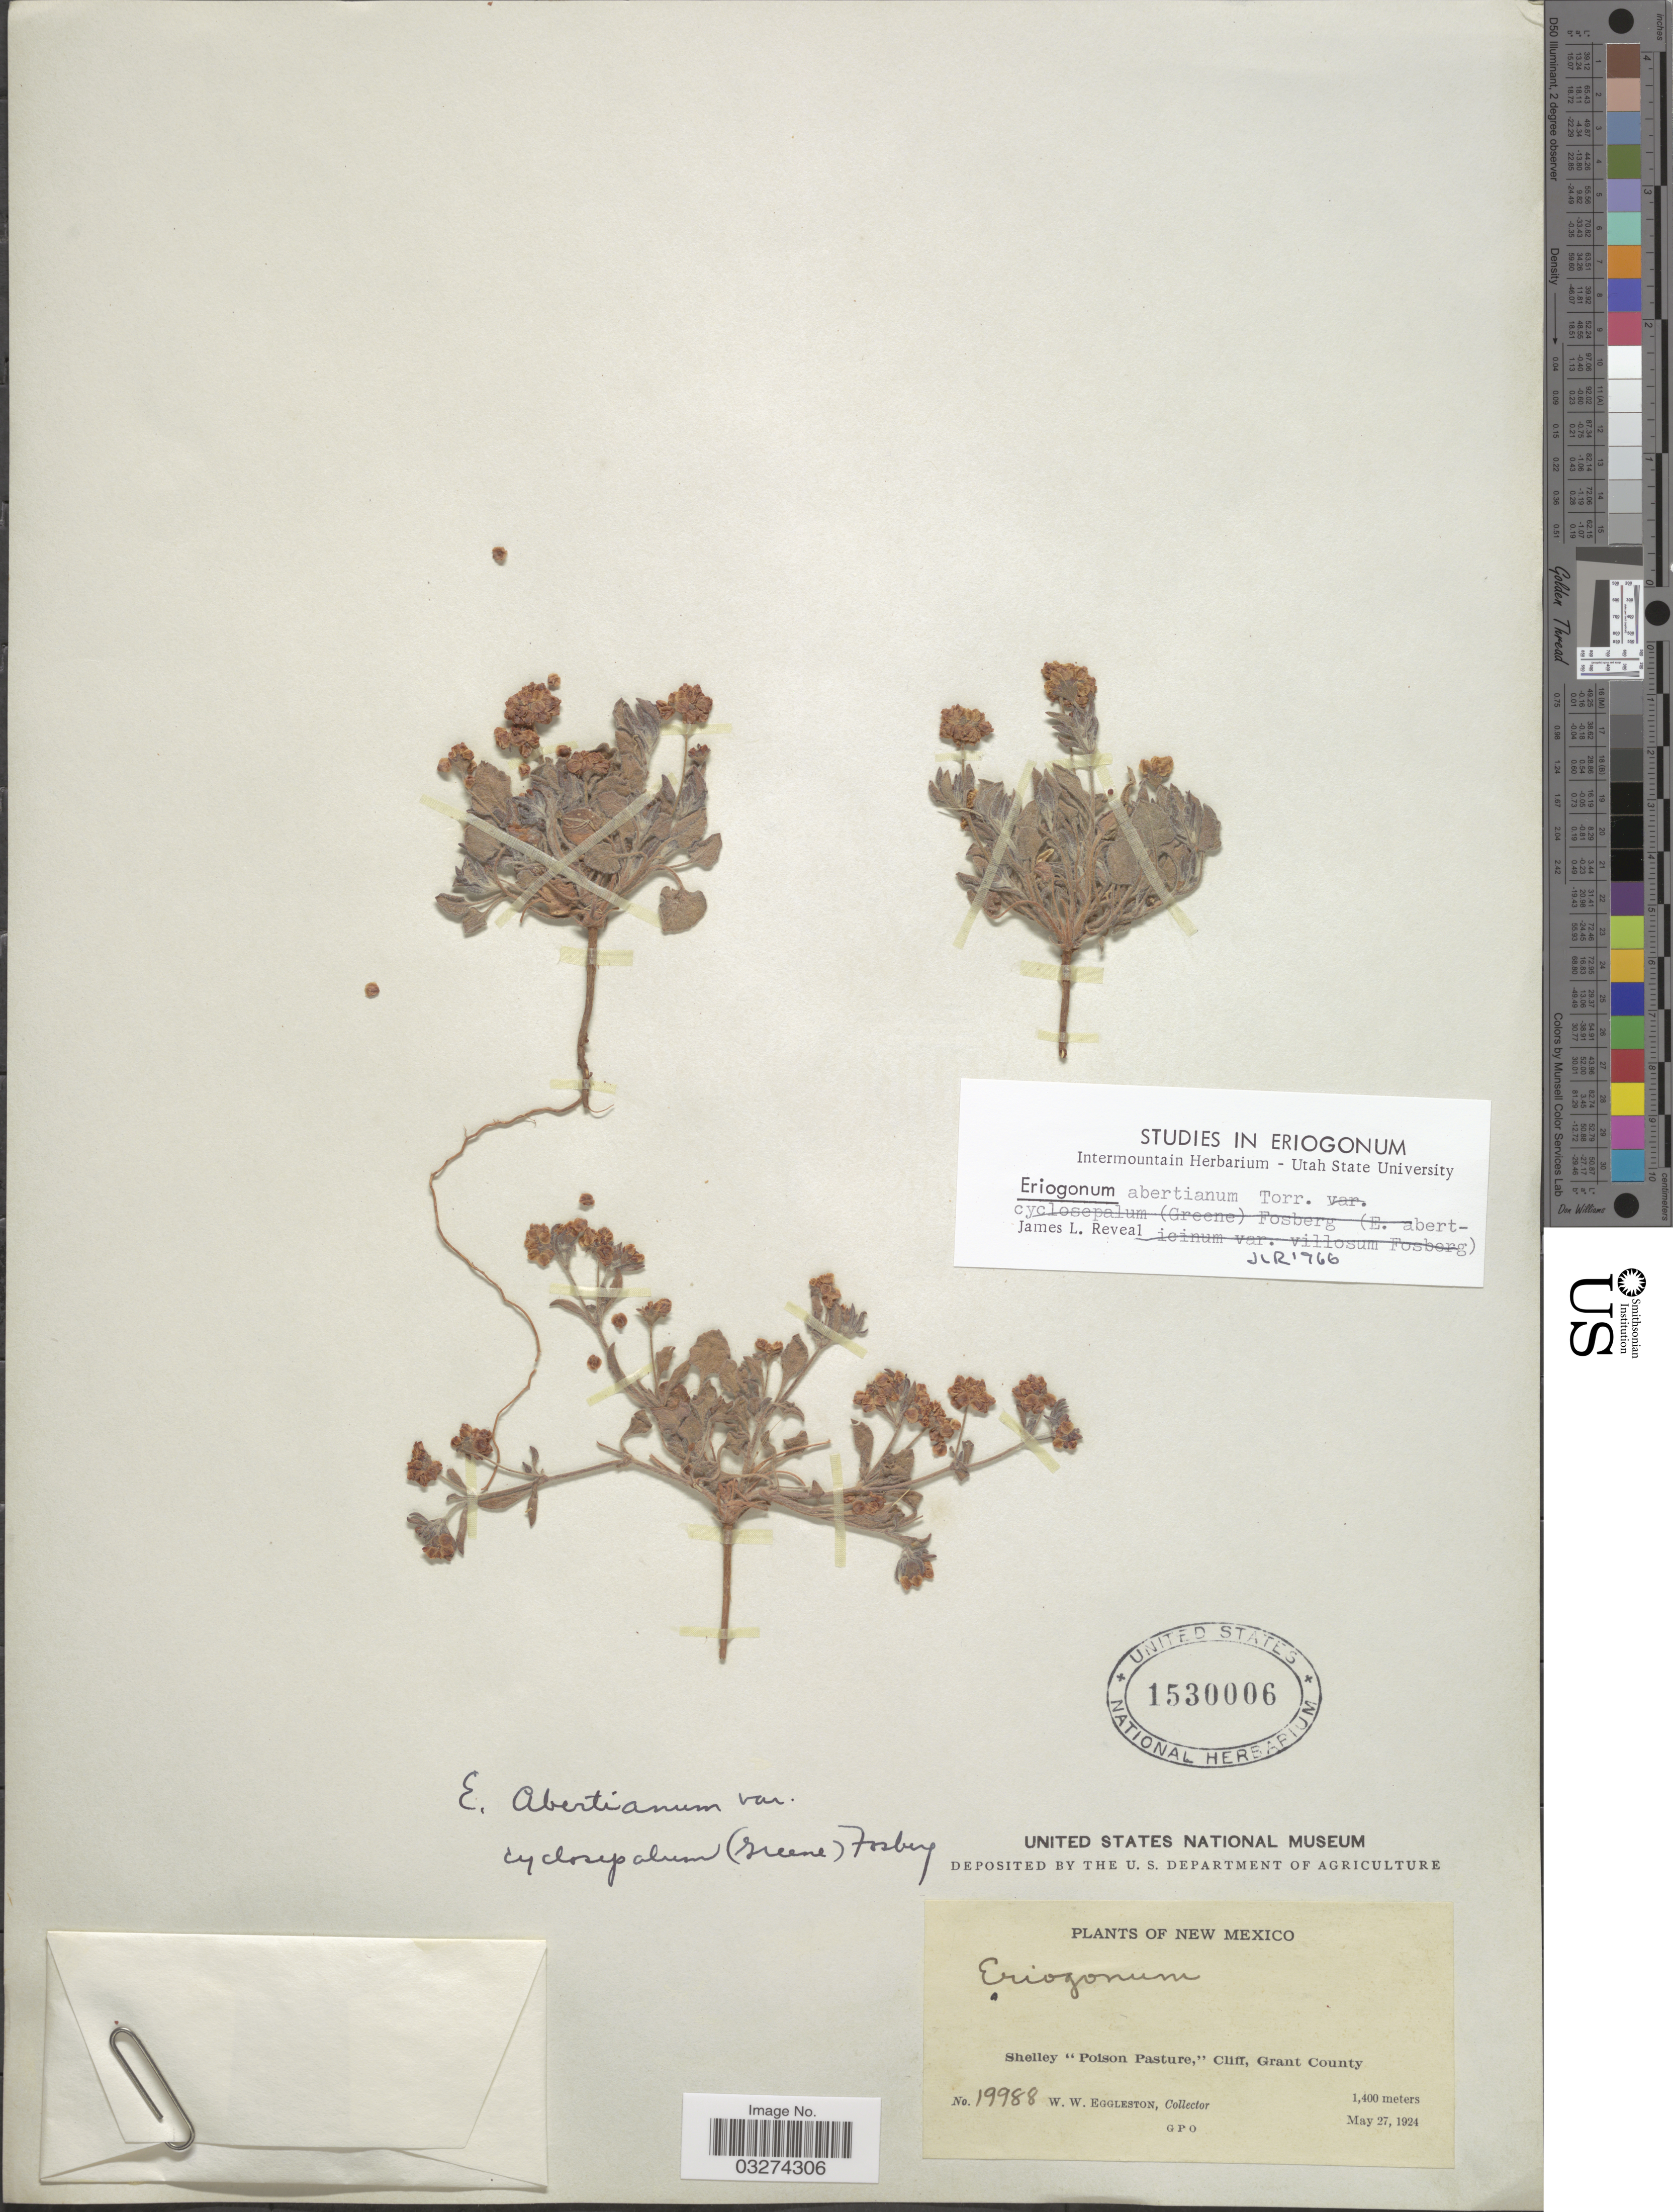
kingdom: Plantae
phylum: Tracheophyta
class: Magnoliopsida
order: Caryophyllales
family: Polygonaceae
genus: Eriogonum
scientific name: Eriogonum abertianum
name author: Torr.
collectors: W. W. Eggleston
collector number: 19988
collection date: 1924-05-27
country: United States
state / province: New Mexico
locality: Shelley "Poison Pasture," Cliff, Grant County.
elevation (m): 1400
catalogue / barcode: US 1530006